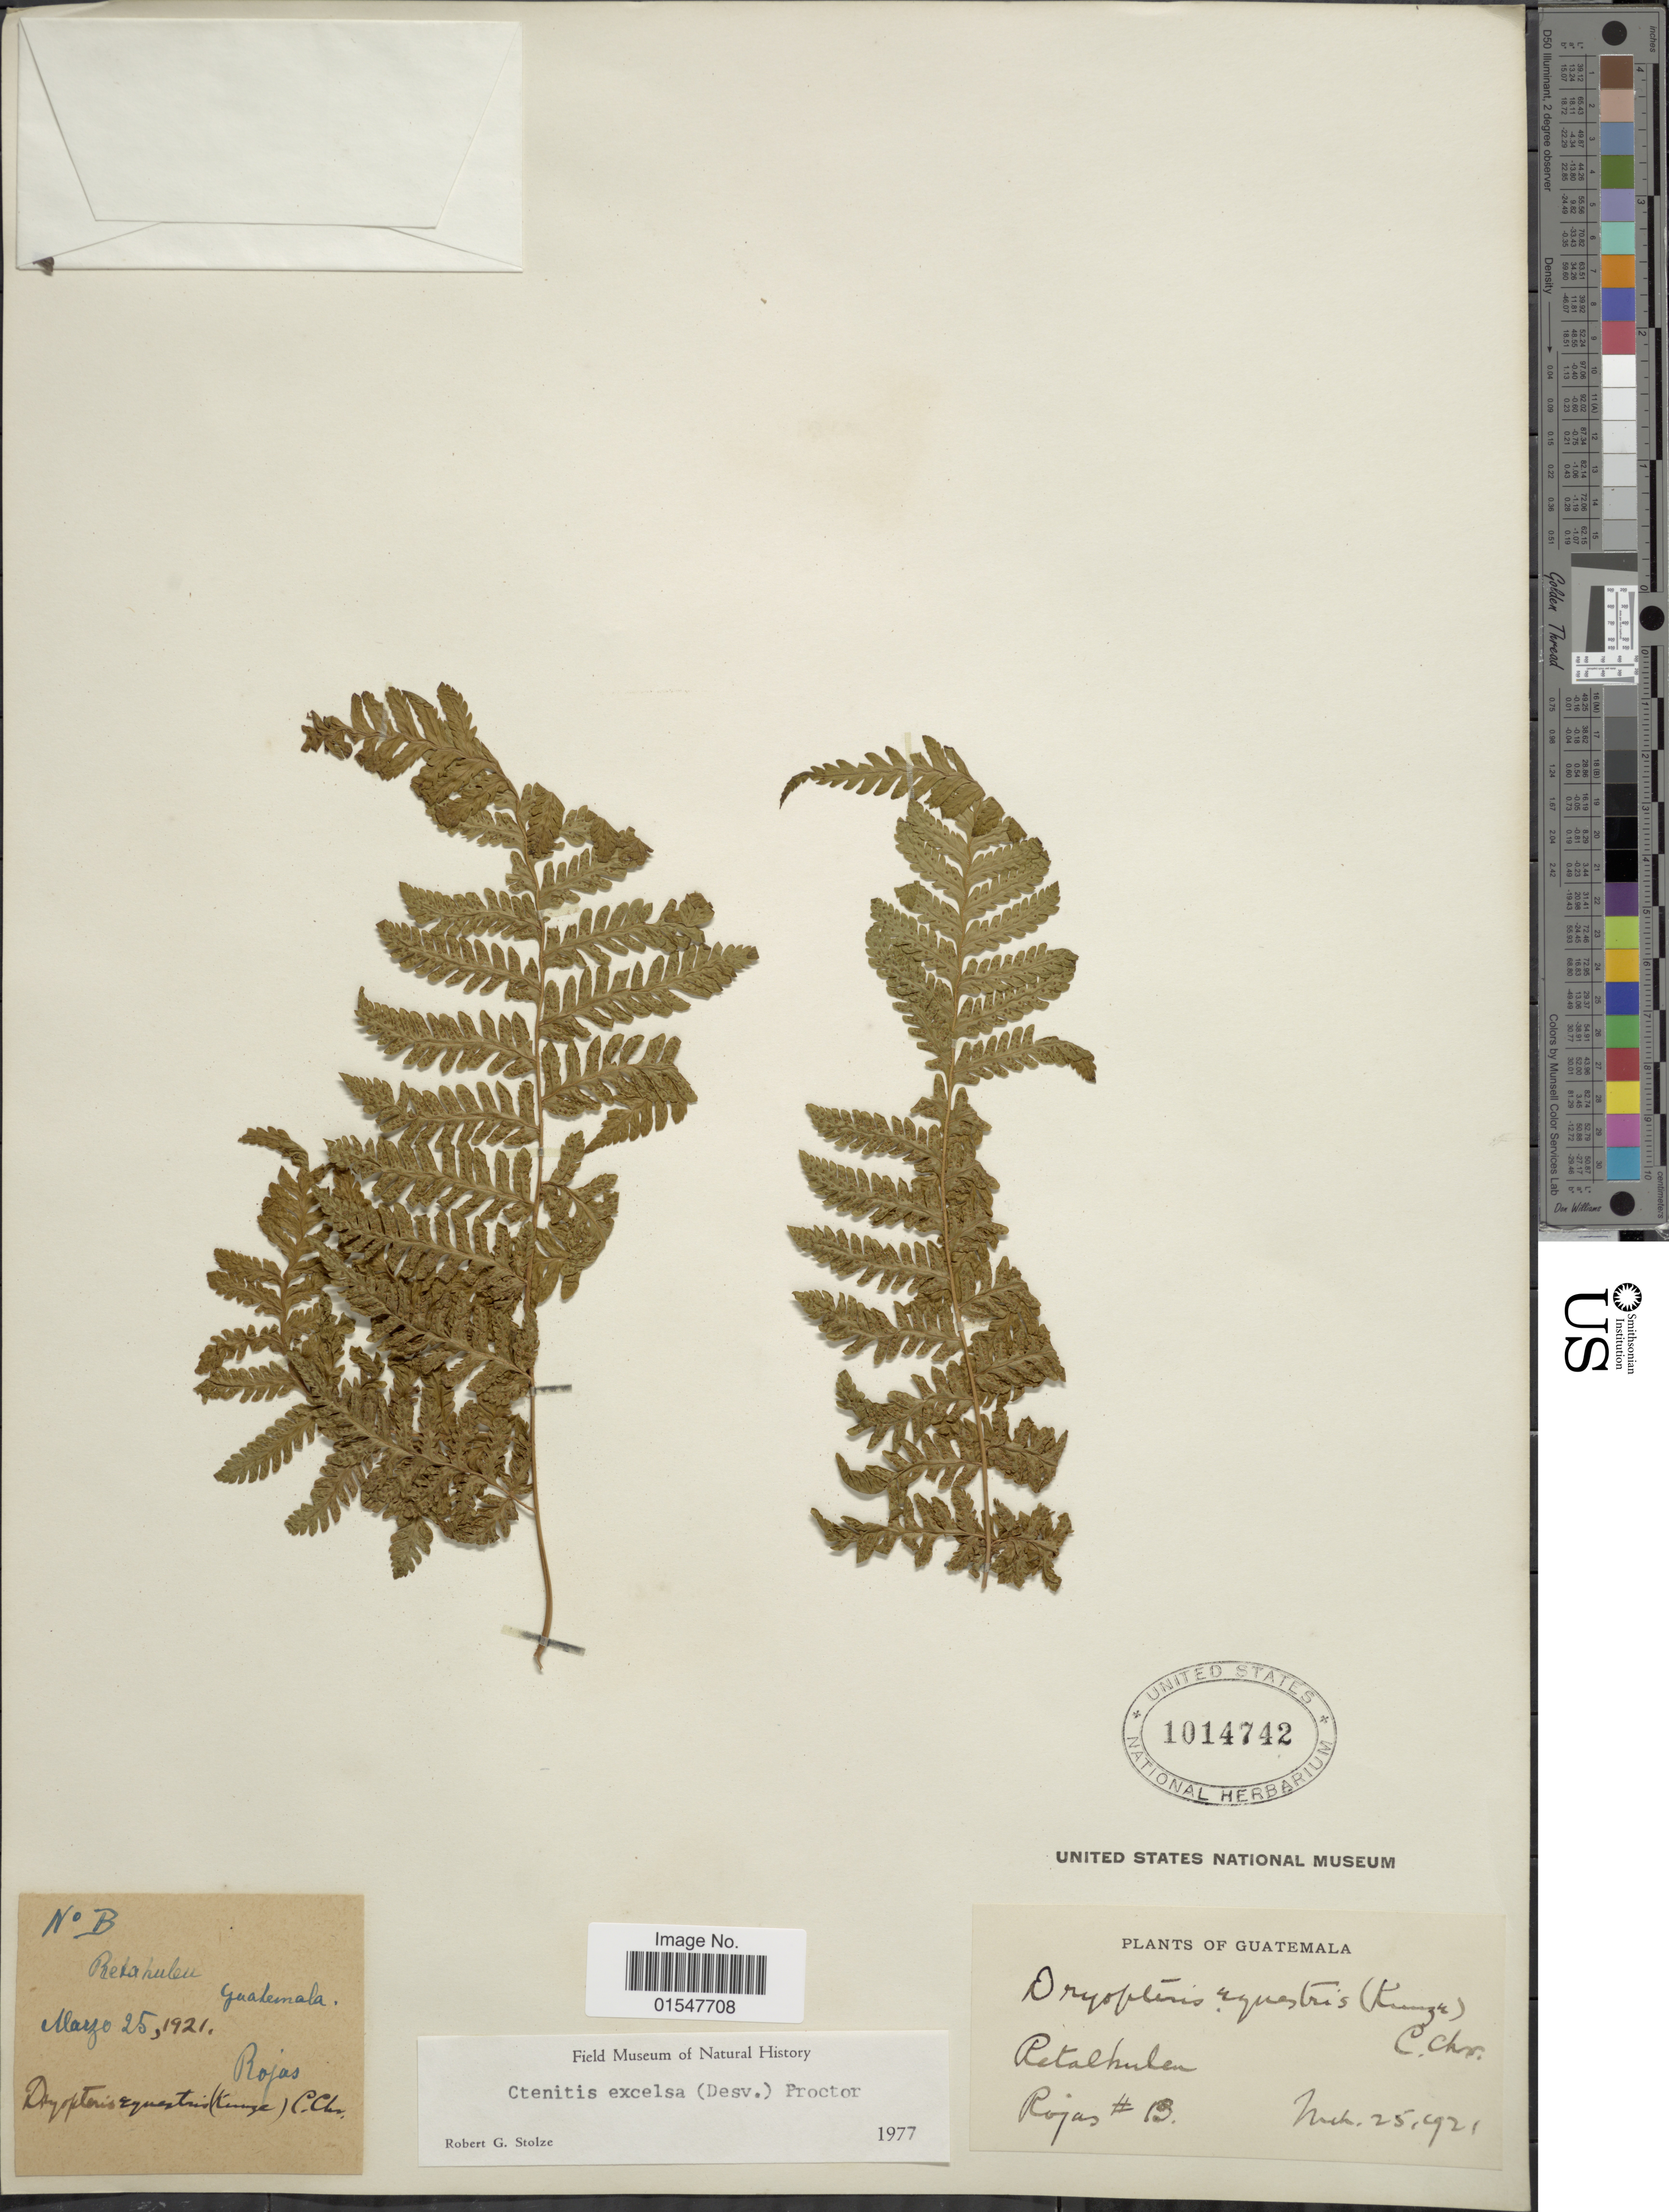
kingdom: Plantae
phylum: Tracheophyta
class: Polypodiopsida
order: Polypodiales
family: Dryopteridaceae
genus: Ctenitis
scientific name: Ctenitis excelsa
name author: (Desv.) Proctor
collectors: Rojas, --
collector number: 13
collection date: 1921-03-25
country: Guatemala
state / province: Retalhuleu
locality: Retalhuleu.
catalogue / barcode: US 1014742